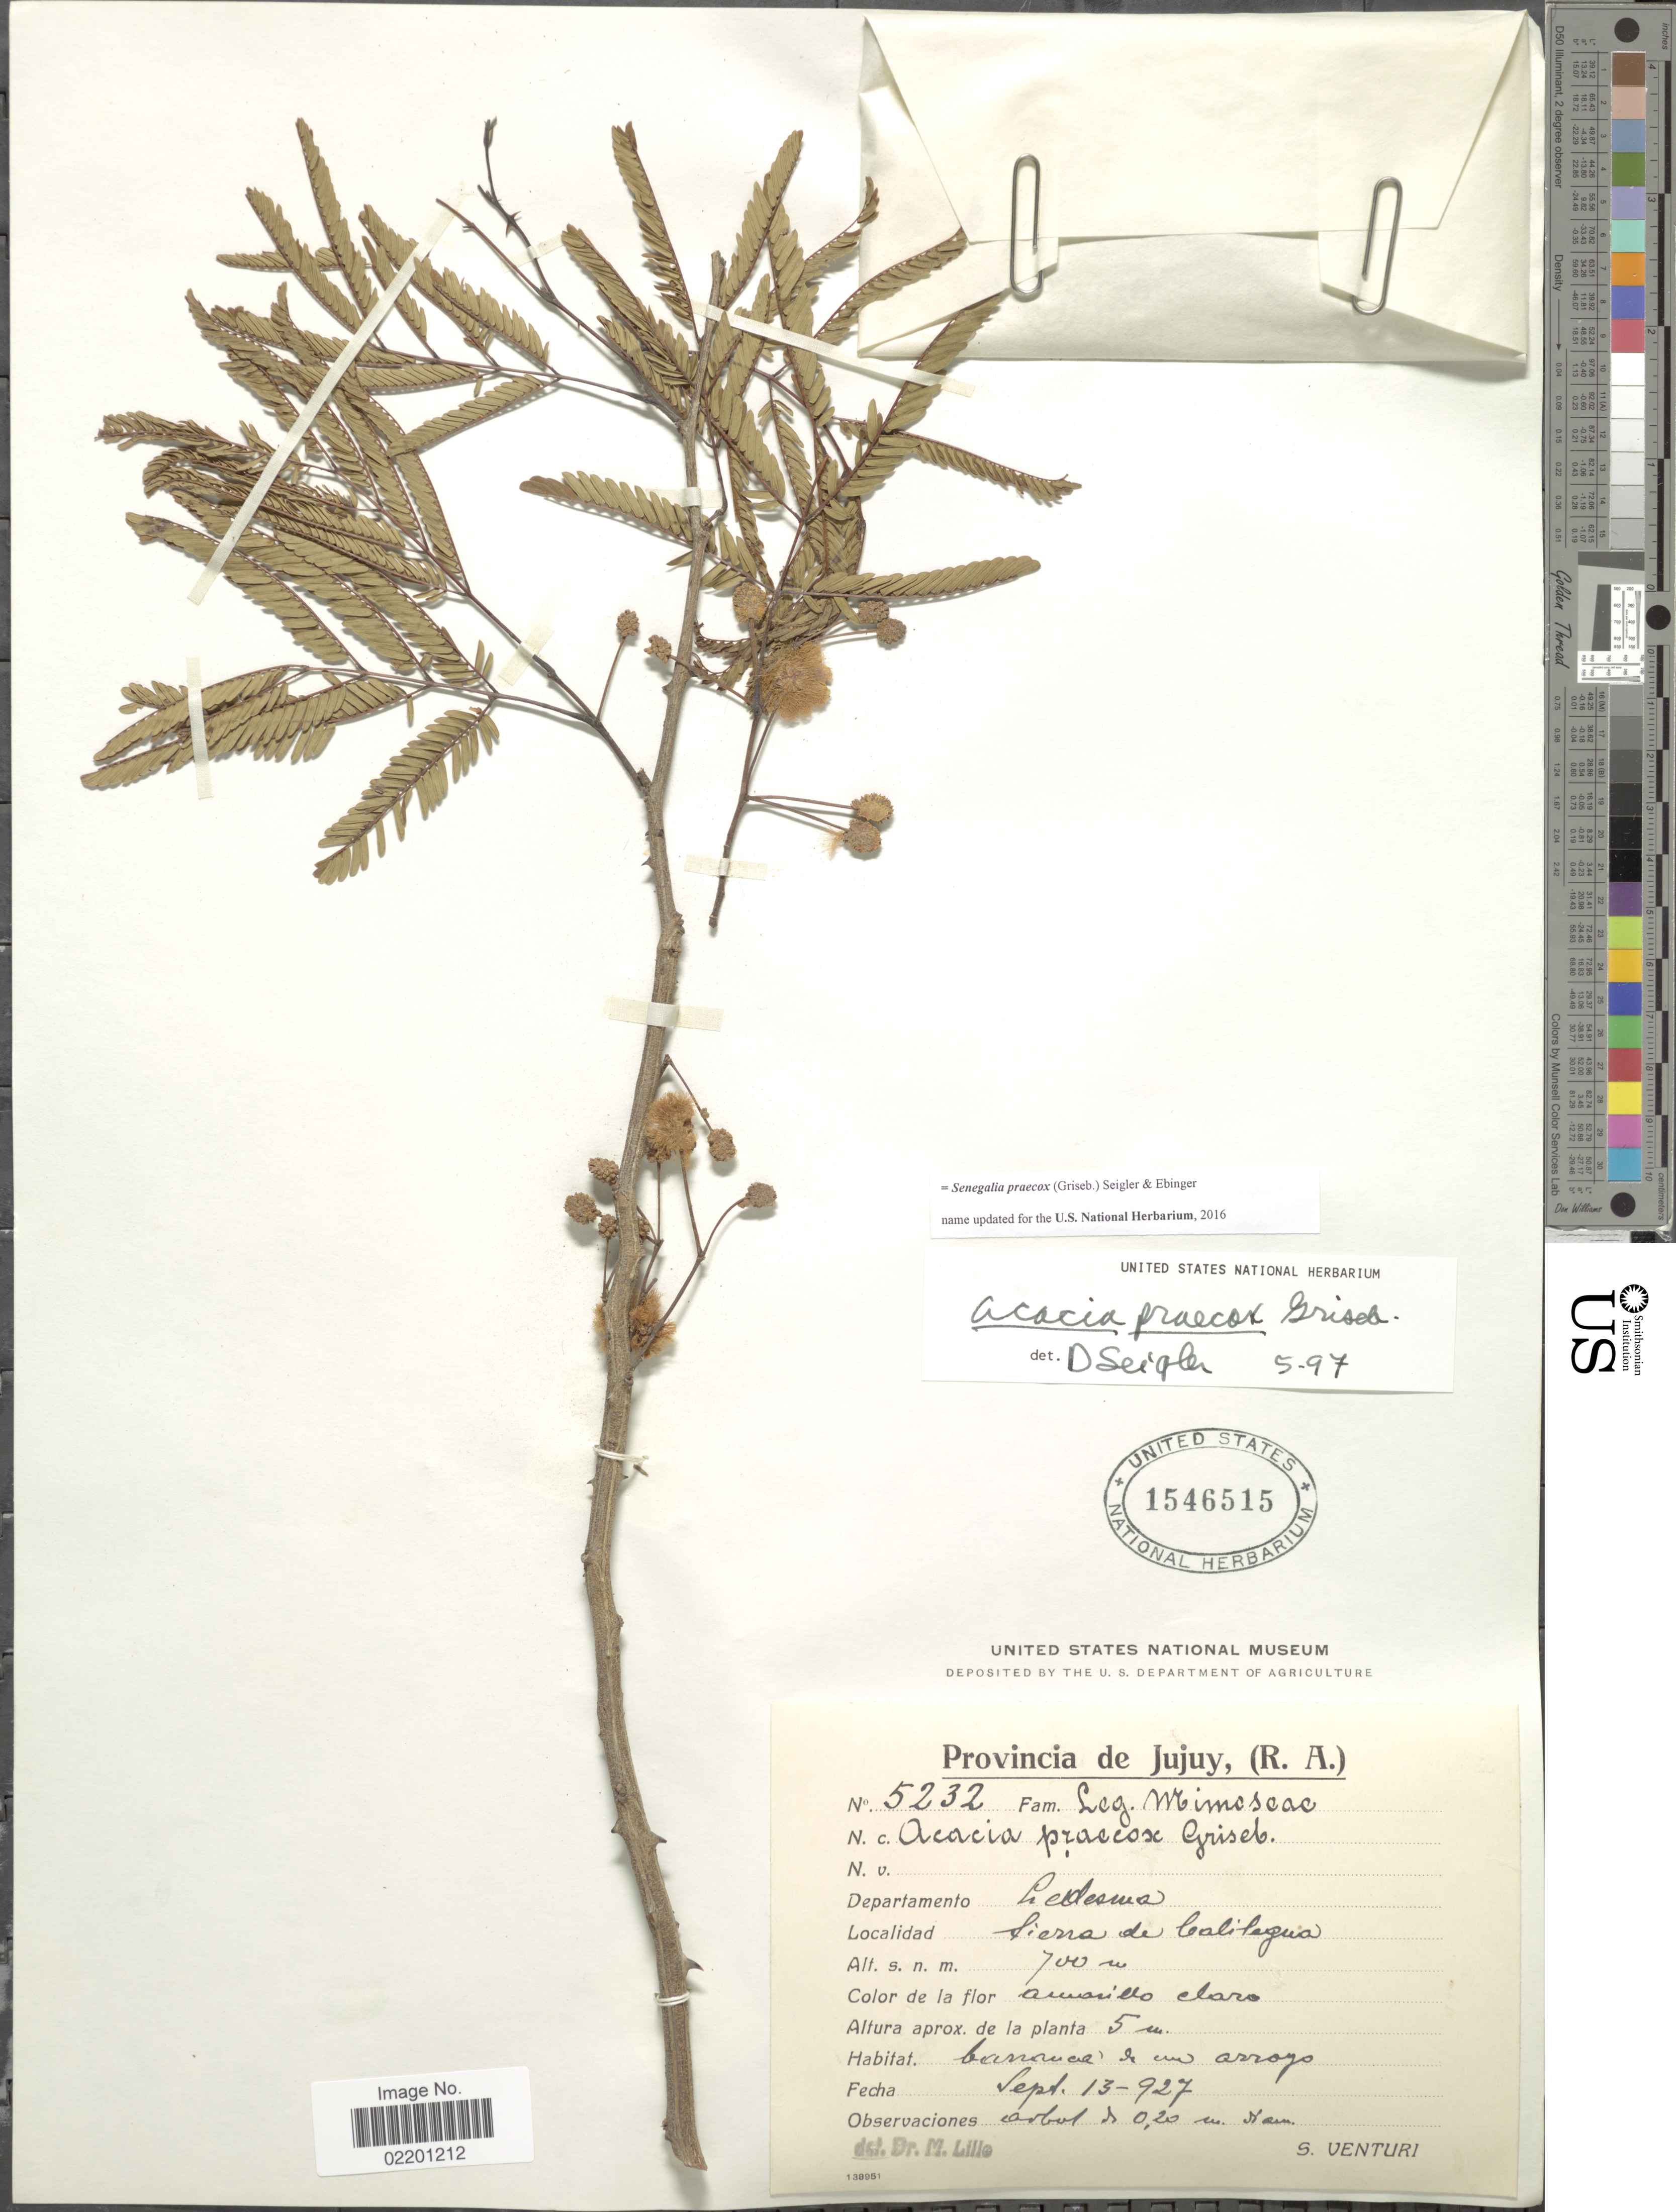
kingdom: Plantae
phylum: Tracheophyta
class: Magnoliopsida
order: Fabales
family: Fabaceae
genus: Senegalia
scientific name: Senegalia praecox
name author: (Griseb.) Seigler & Ebinger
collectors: S. Venturi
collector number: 5232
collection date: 1927-09-13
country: Argentina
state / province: Jujuy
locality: Provincia de Jujuy, (R. A.). Departamento Ledesma. Sierra de Calilegua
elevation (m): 700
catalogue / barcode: US 1546515